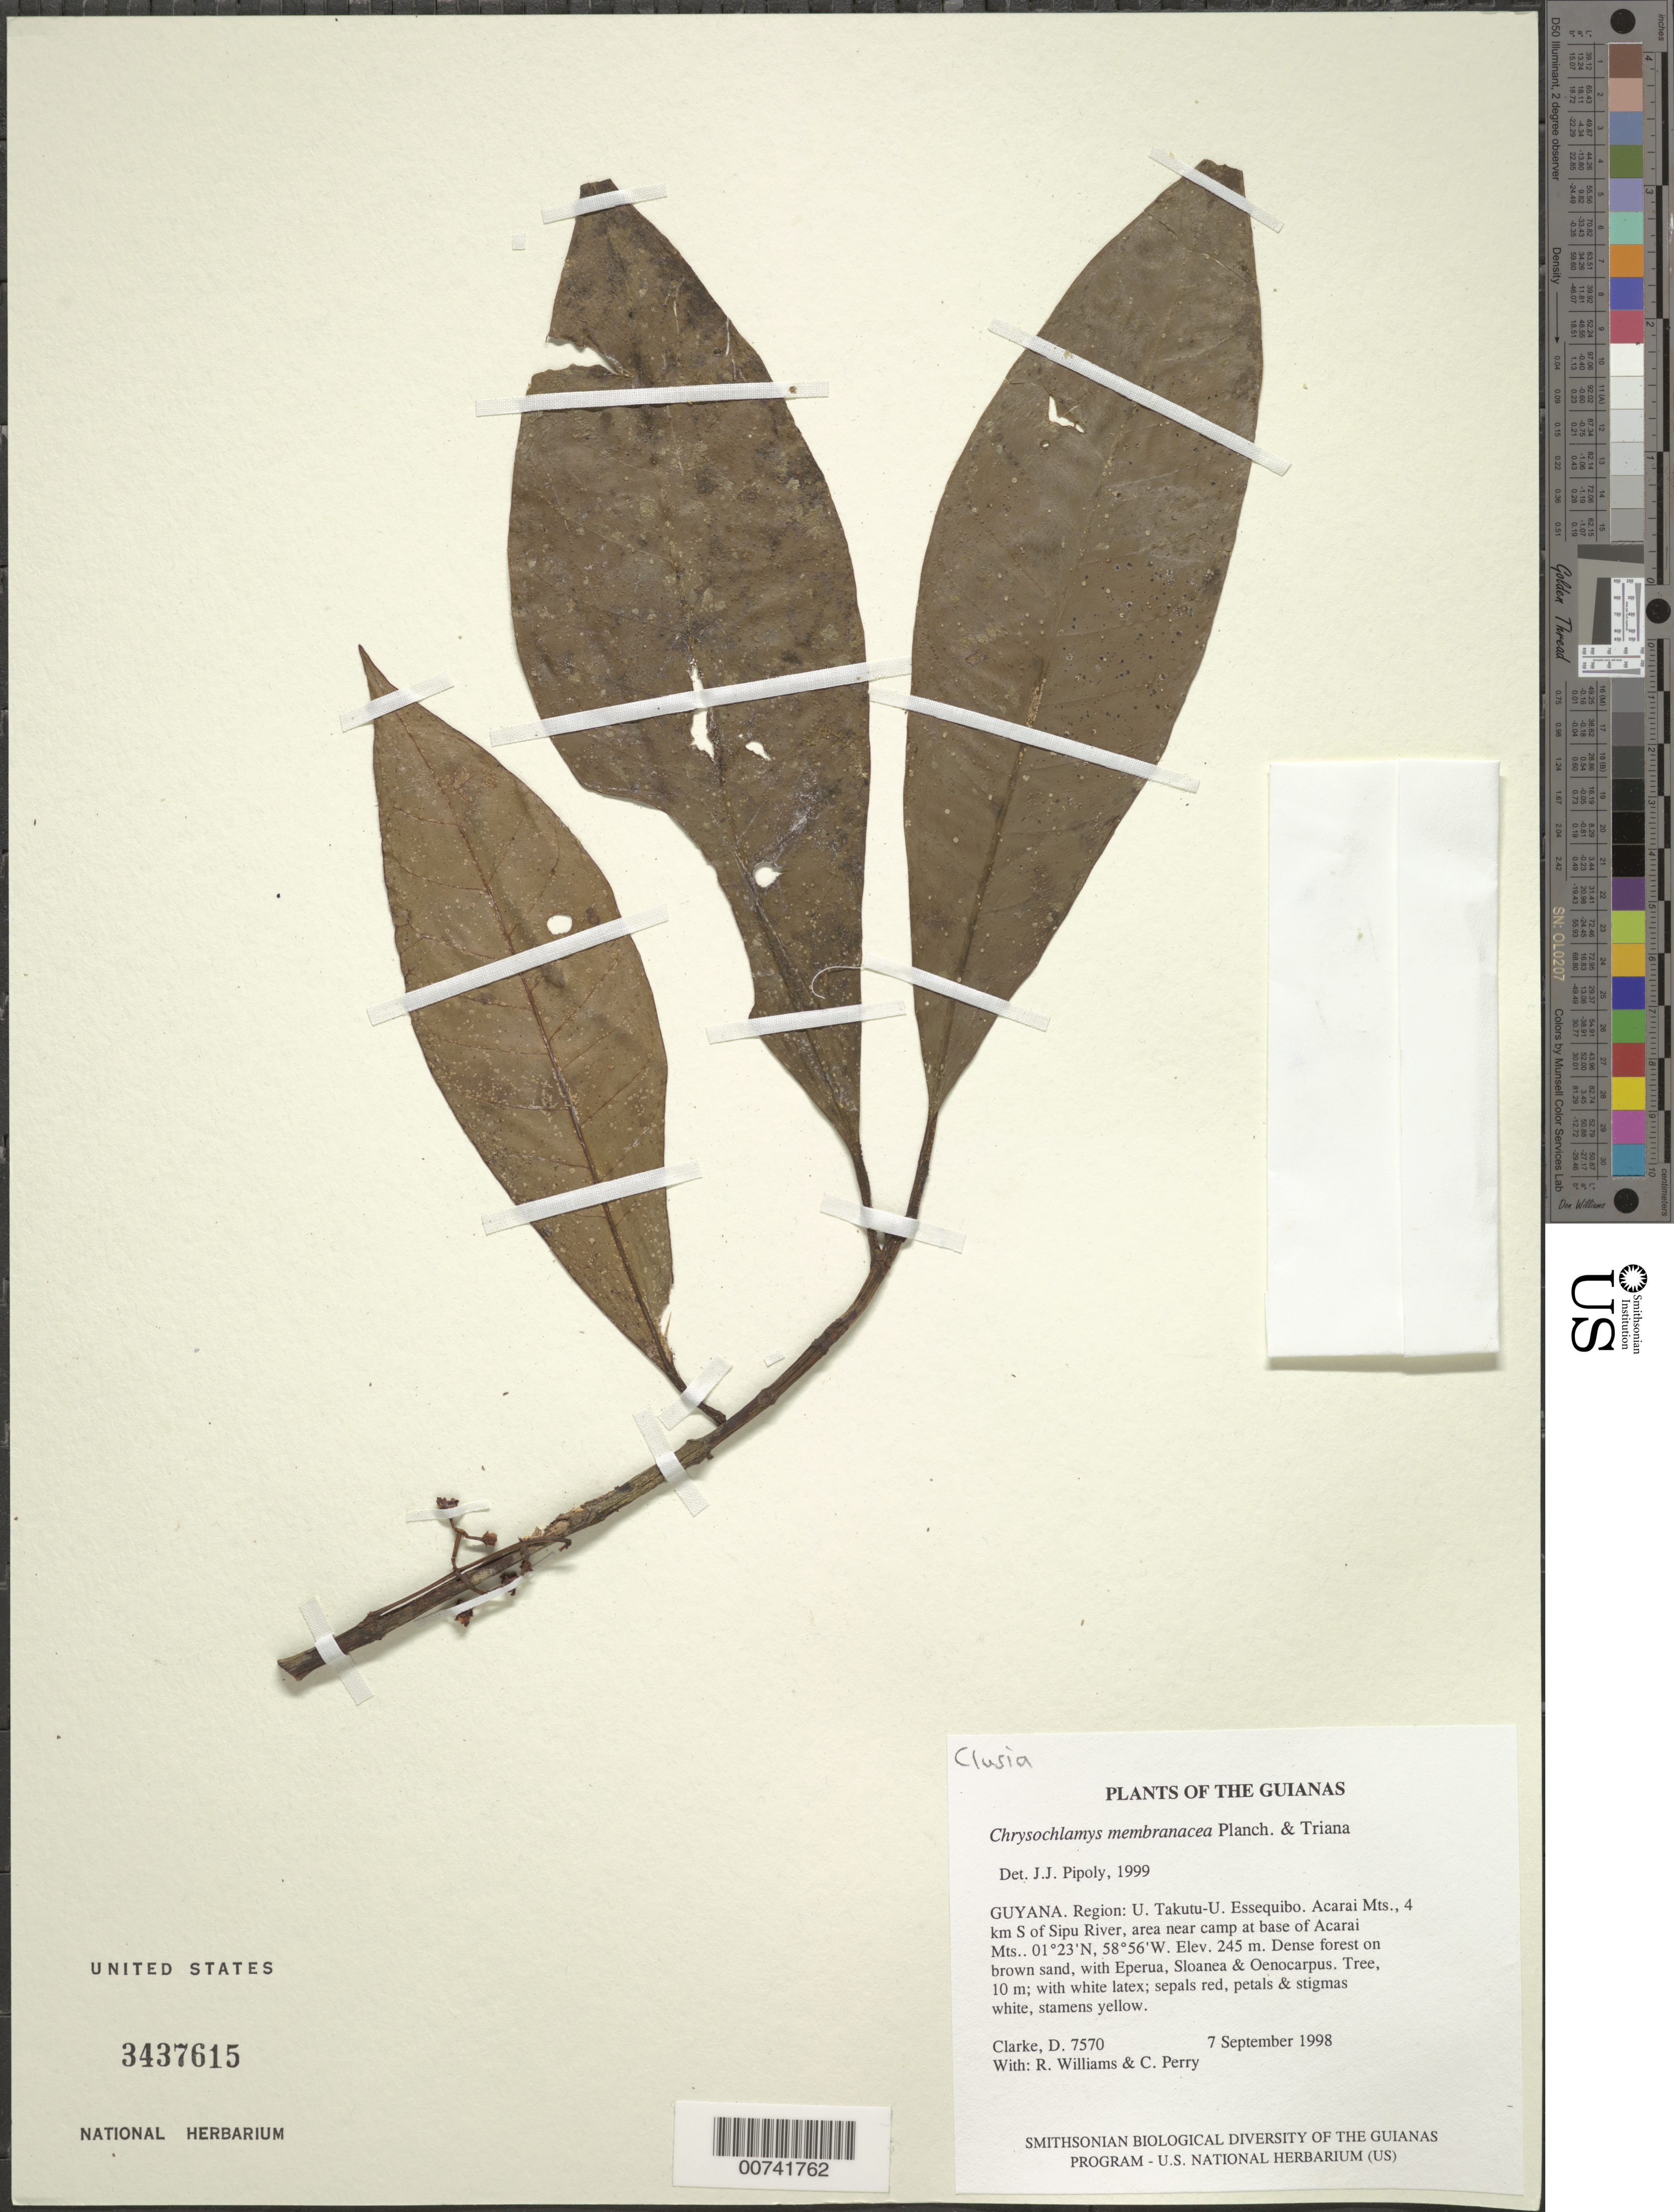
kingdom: Plantae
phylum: Tracheophyta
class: Magnoliopsida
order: Malpighiales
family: Clusiaceae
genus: Chrysochlamys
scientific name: Chrysochlamys membranacea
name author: Planch. & Triana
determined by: Pipoly, J. J., III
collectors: H. D. Clarke, R. Williams & C. Perry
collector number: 7570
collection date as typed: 7 September 1998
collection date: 1998-09-07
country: Guyana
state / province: U. Takutu-U. Essequibo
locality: Acarai Mts., 4 km S of Sipu River, area near camp at base of Acarai Mts.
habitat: Dense forest on brown sand, with Eperua, Sloanea & Oenocarpus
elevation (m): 245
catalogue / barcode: US 3437615